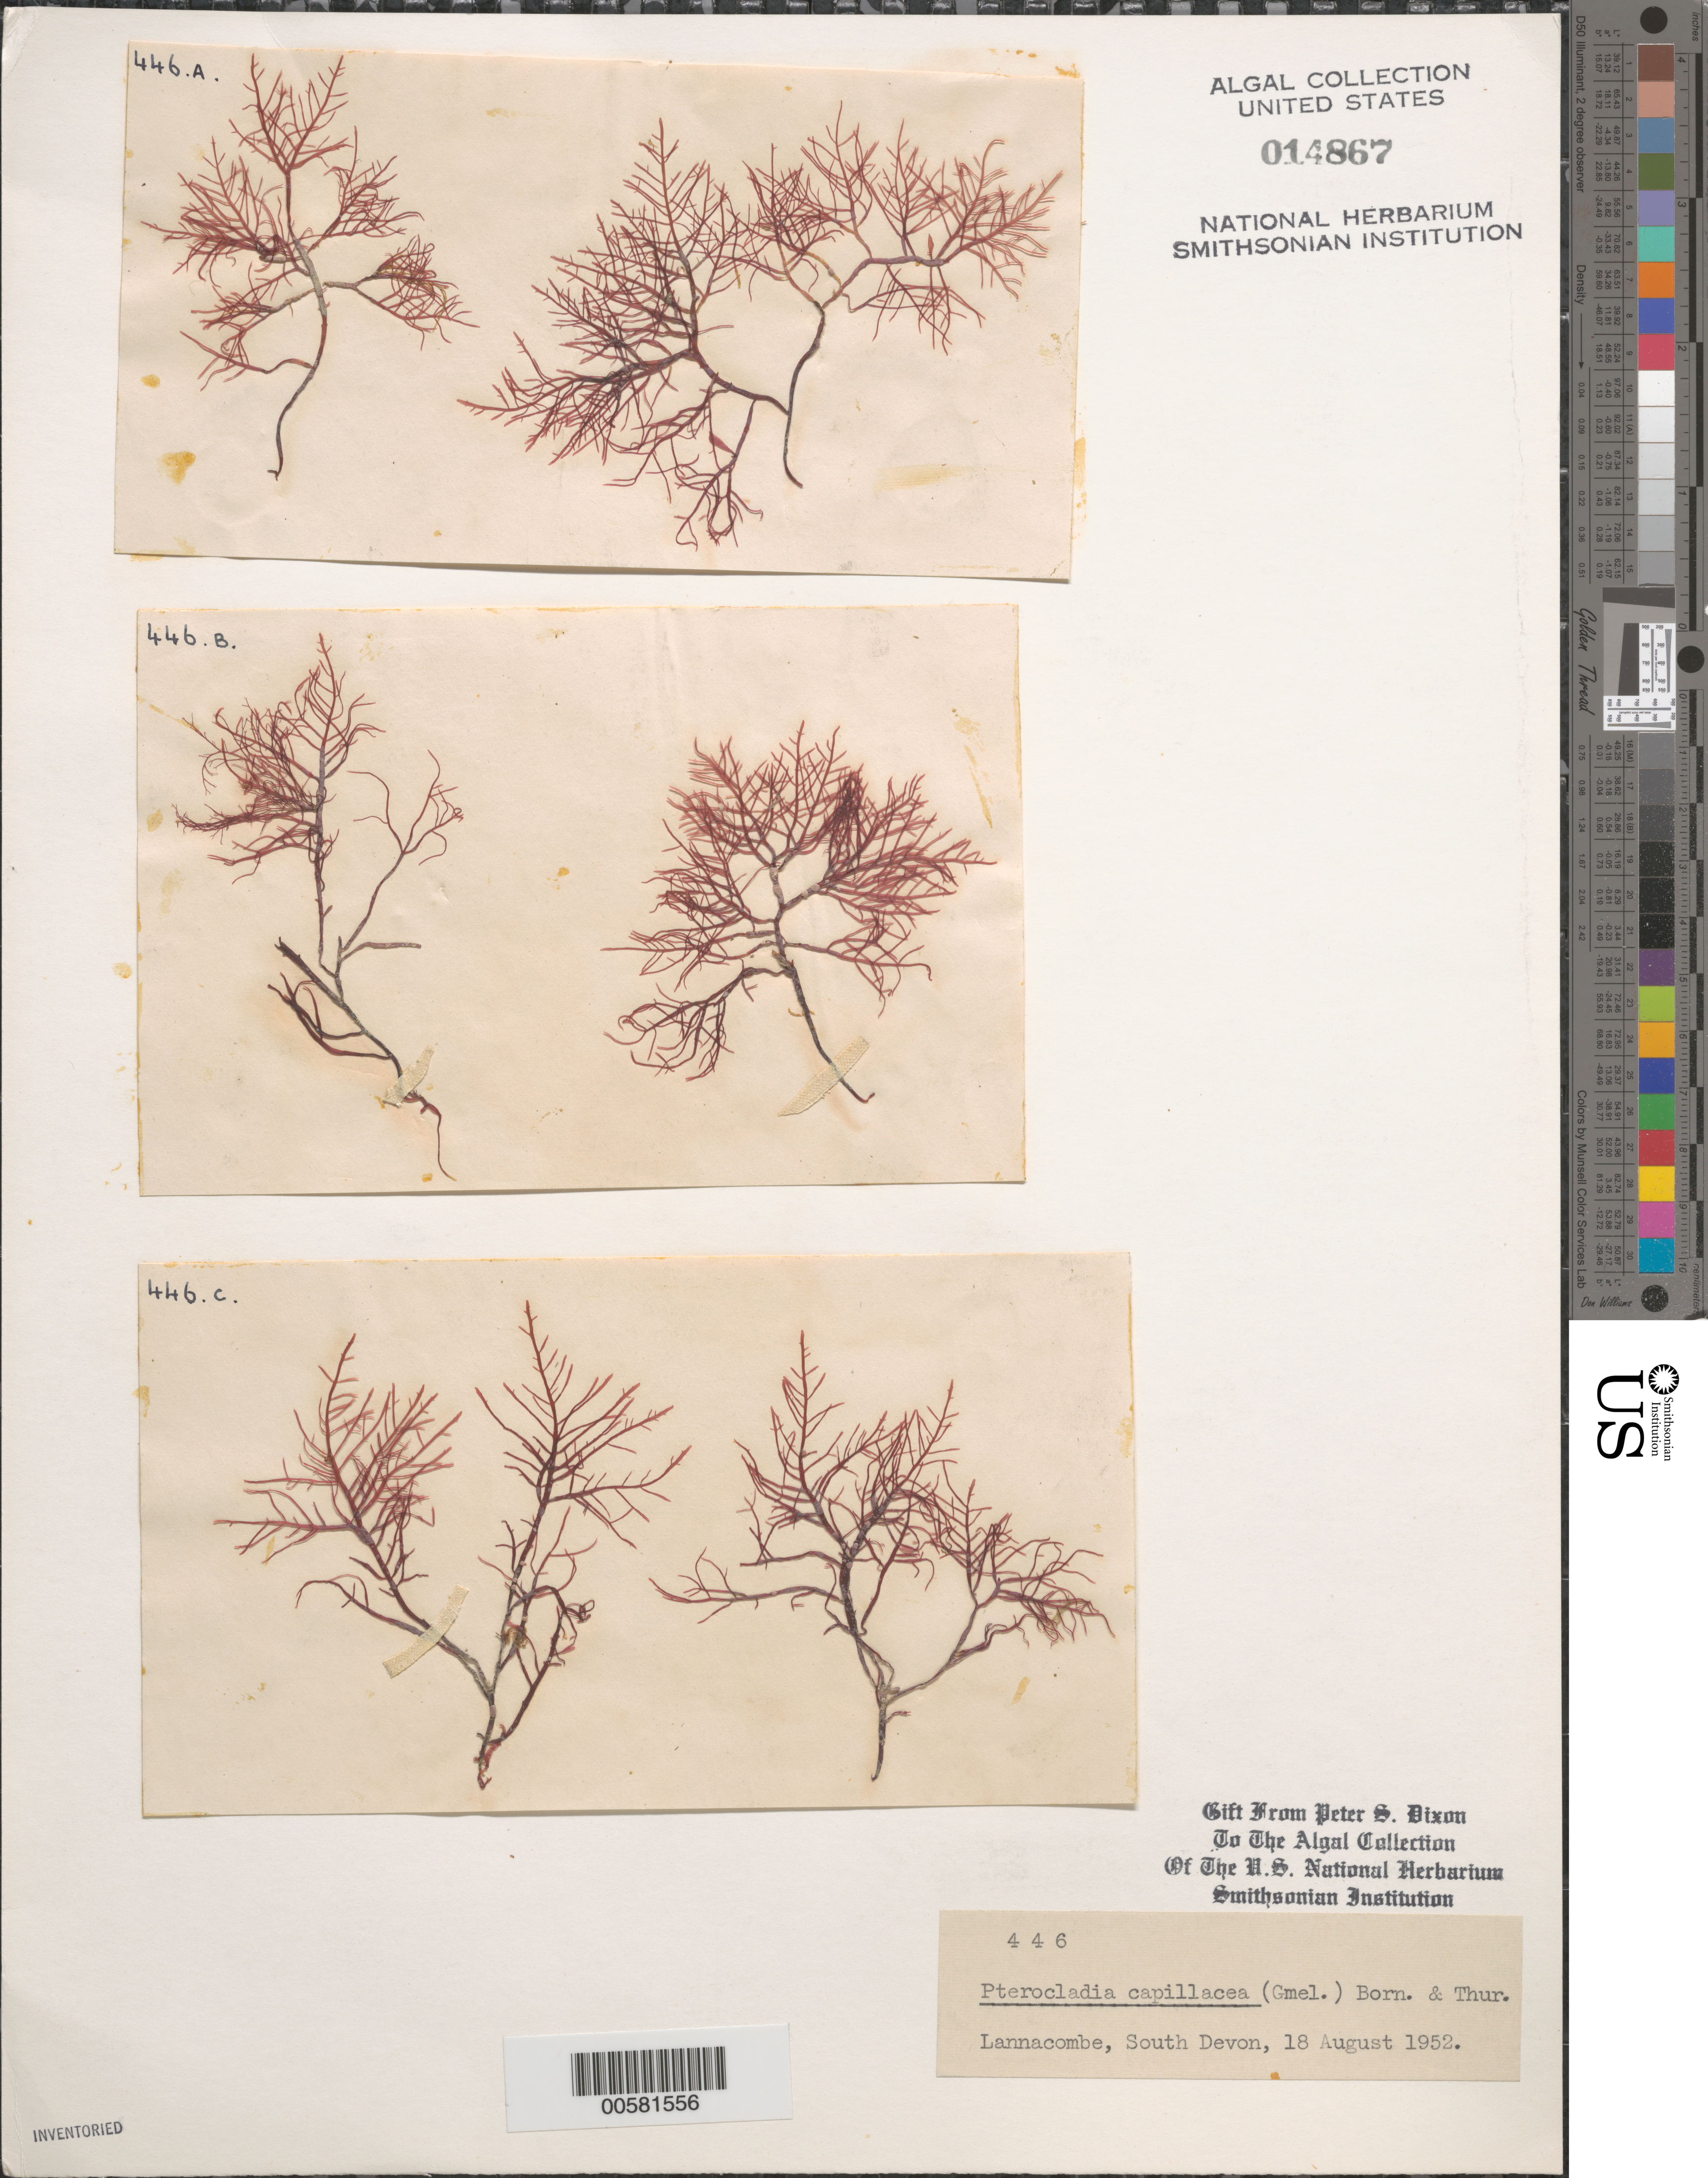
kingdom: Plantae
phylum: Rhodophyta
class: Florideophyceae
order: Gelidiales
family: Pterocladiaceae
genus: Pterocladiella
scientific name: Pterocladiella capillacea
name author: (S.G. Gmel.) Santelices & Hommers.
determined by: Algae name updating Project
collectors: P. S. Dixon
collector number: PSD 446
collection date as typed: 18 Aug 1952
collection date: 1952-08-18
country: United Kingdom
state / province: England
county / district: Devon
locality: Lannacombe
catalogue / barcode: US 14867